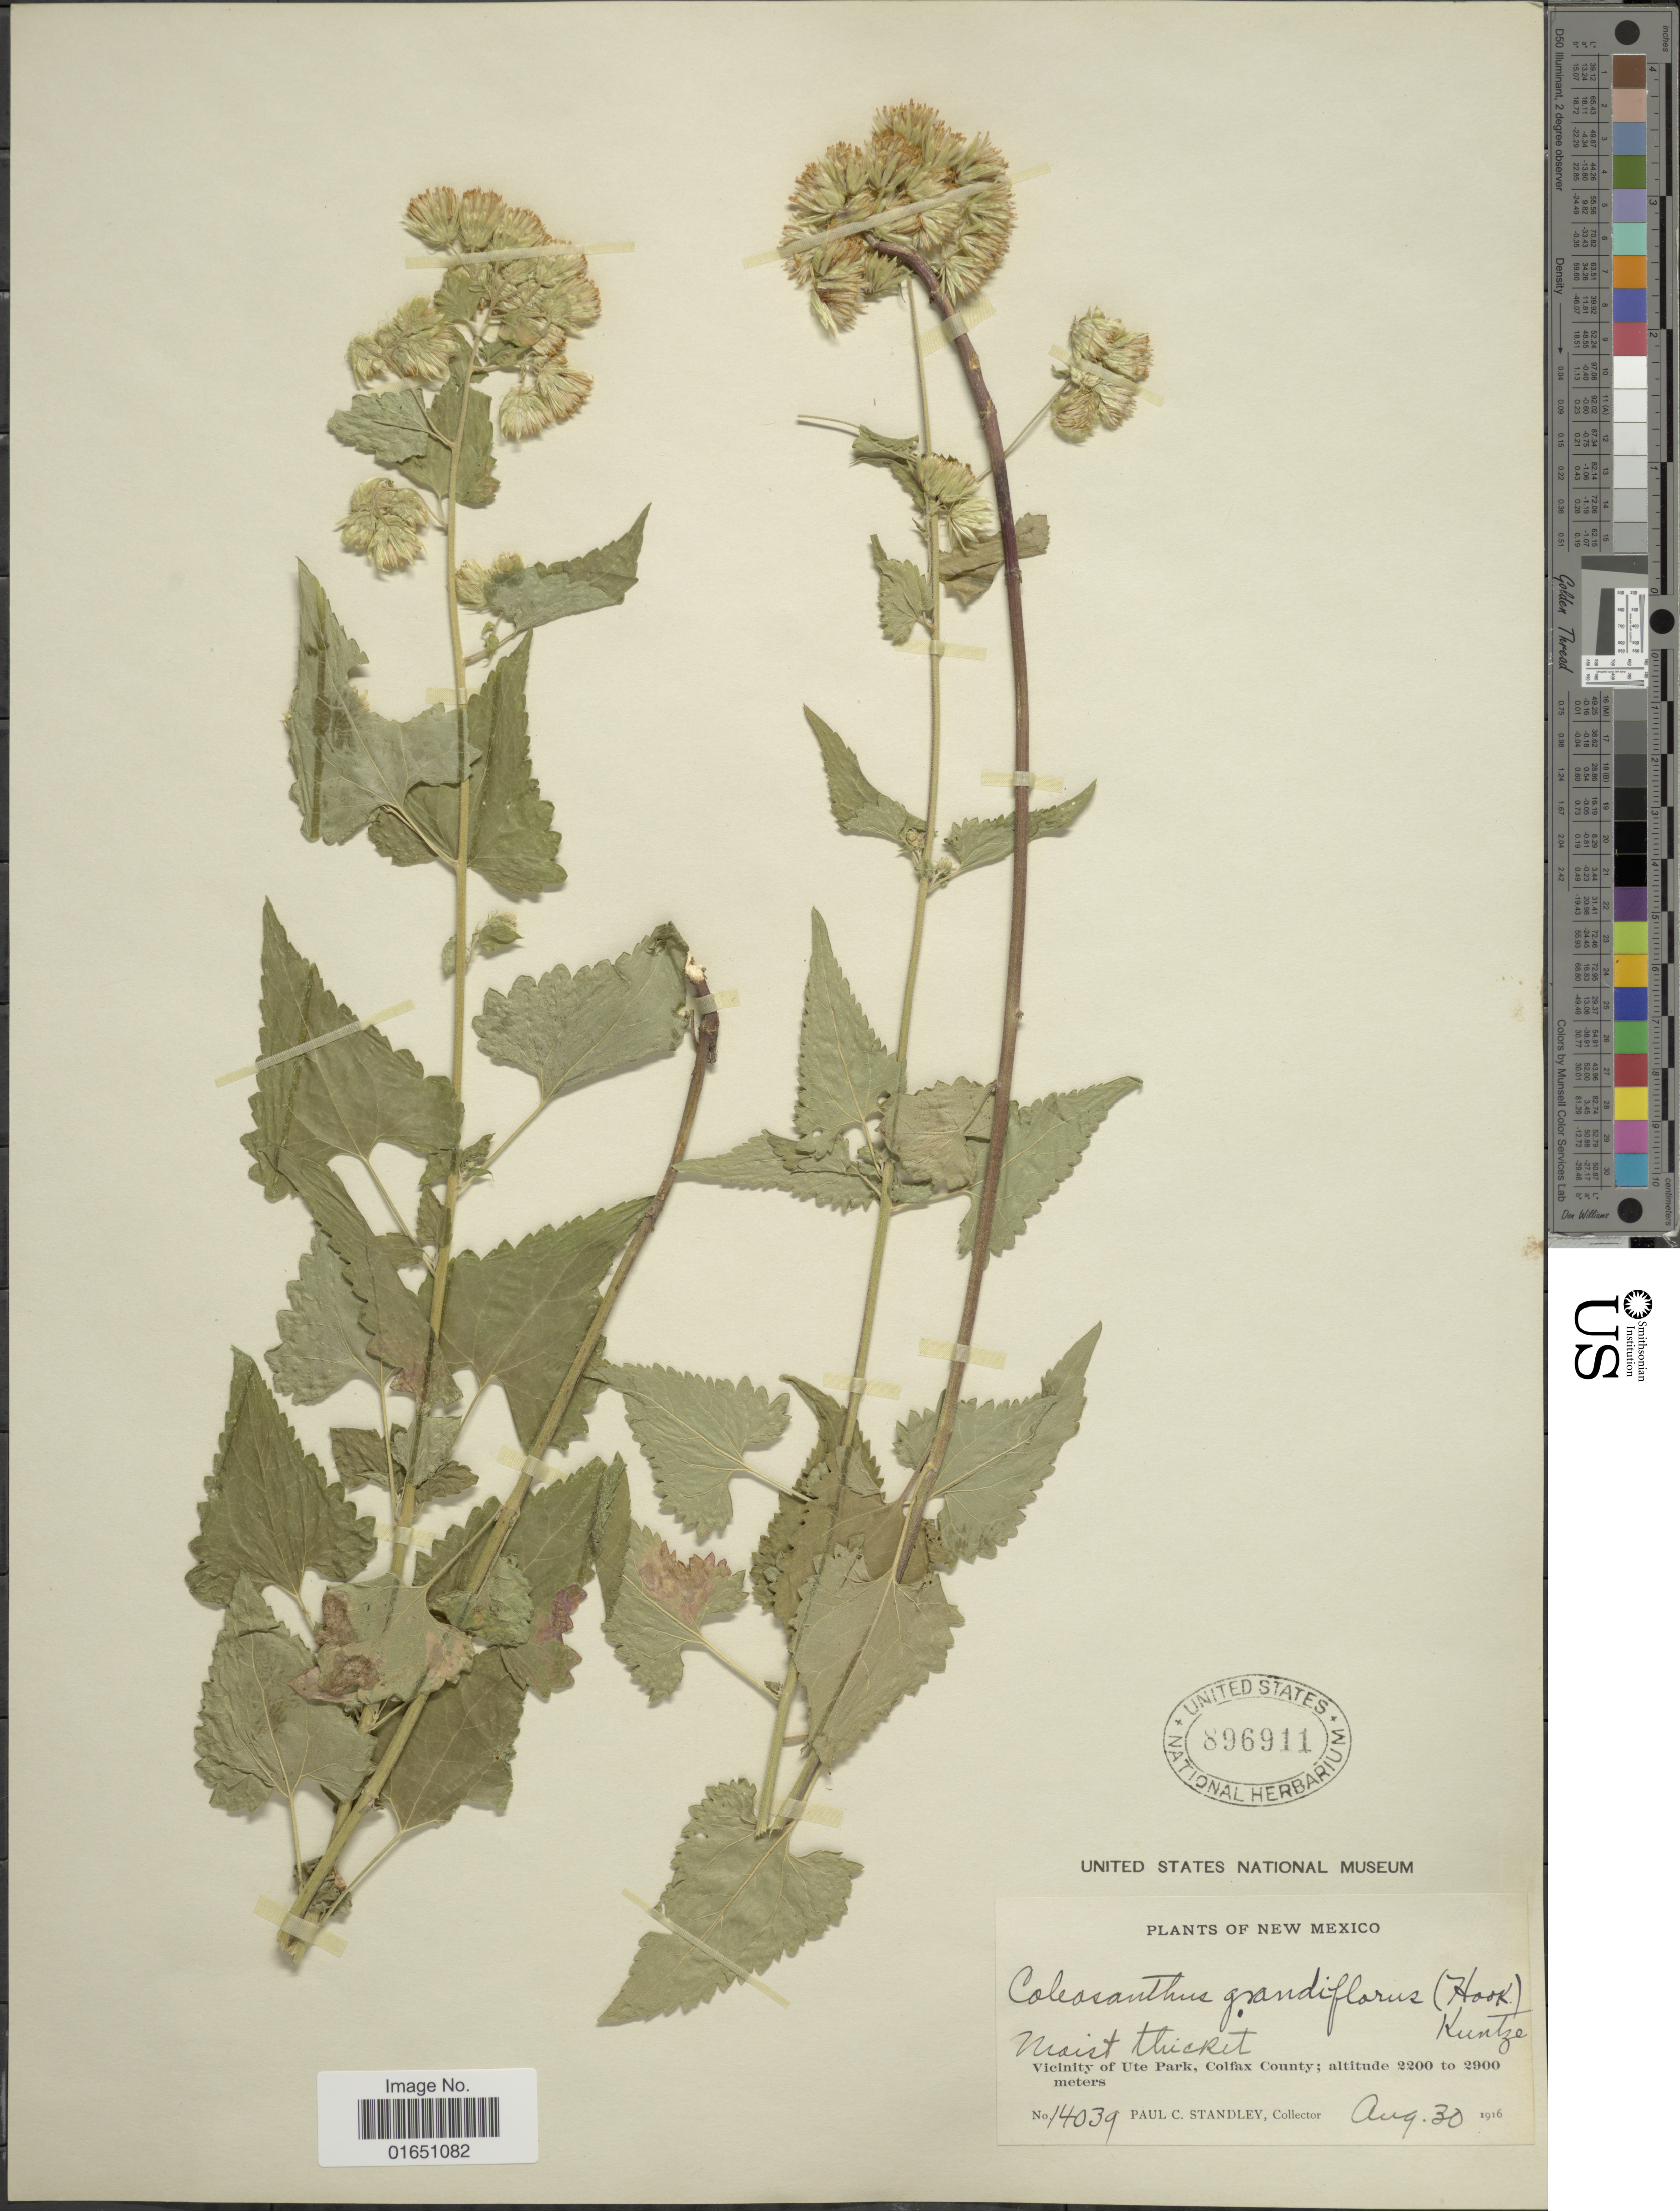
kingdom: Plantae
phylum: Tracheophyta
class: Magnoliopsida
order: Asterales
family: Asteraceae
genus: Brickellia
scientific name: Brickellia grandiflora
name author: (Hook.) Nutt.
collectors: P. C. Standley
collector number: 14039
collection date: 1916-08-30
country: United States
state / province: New Mexico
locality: Vicinity of Ute Park, Colfax County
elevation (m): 2200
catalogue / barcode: US 896911